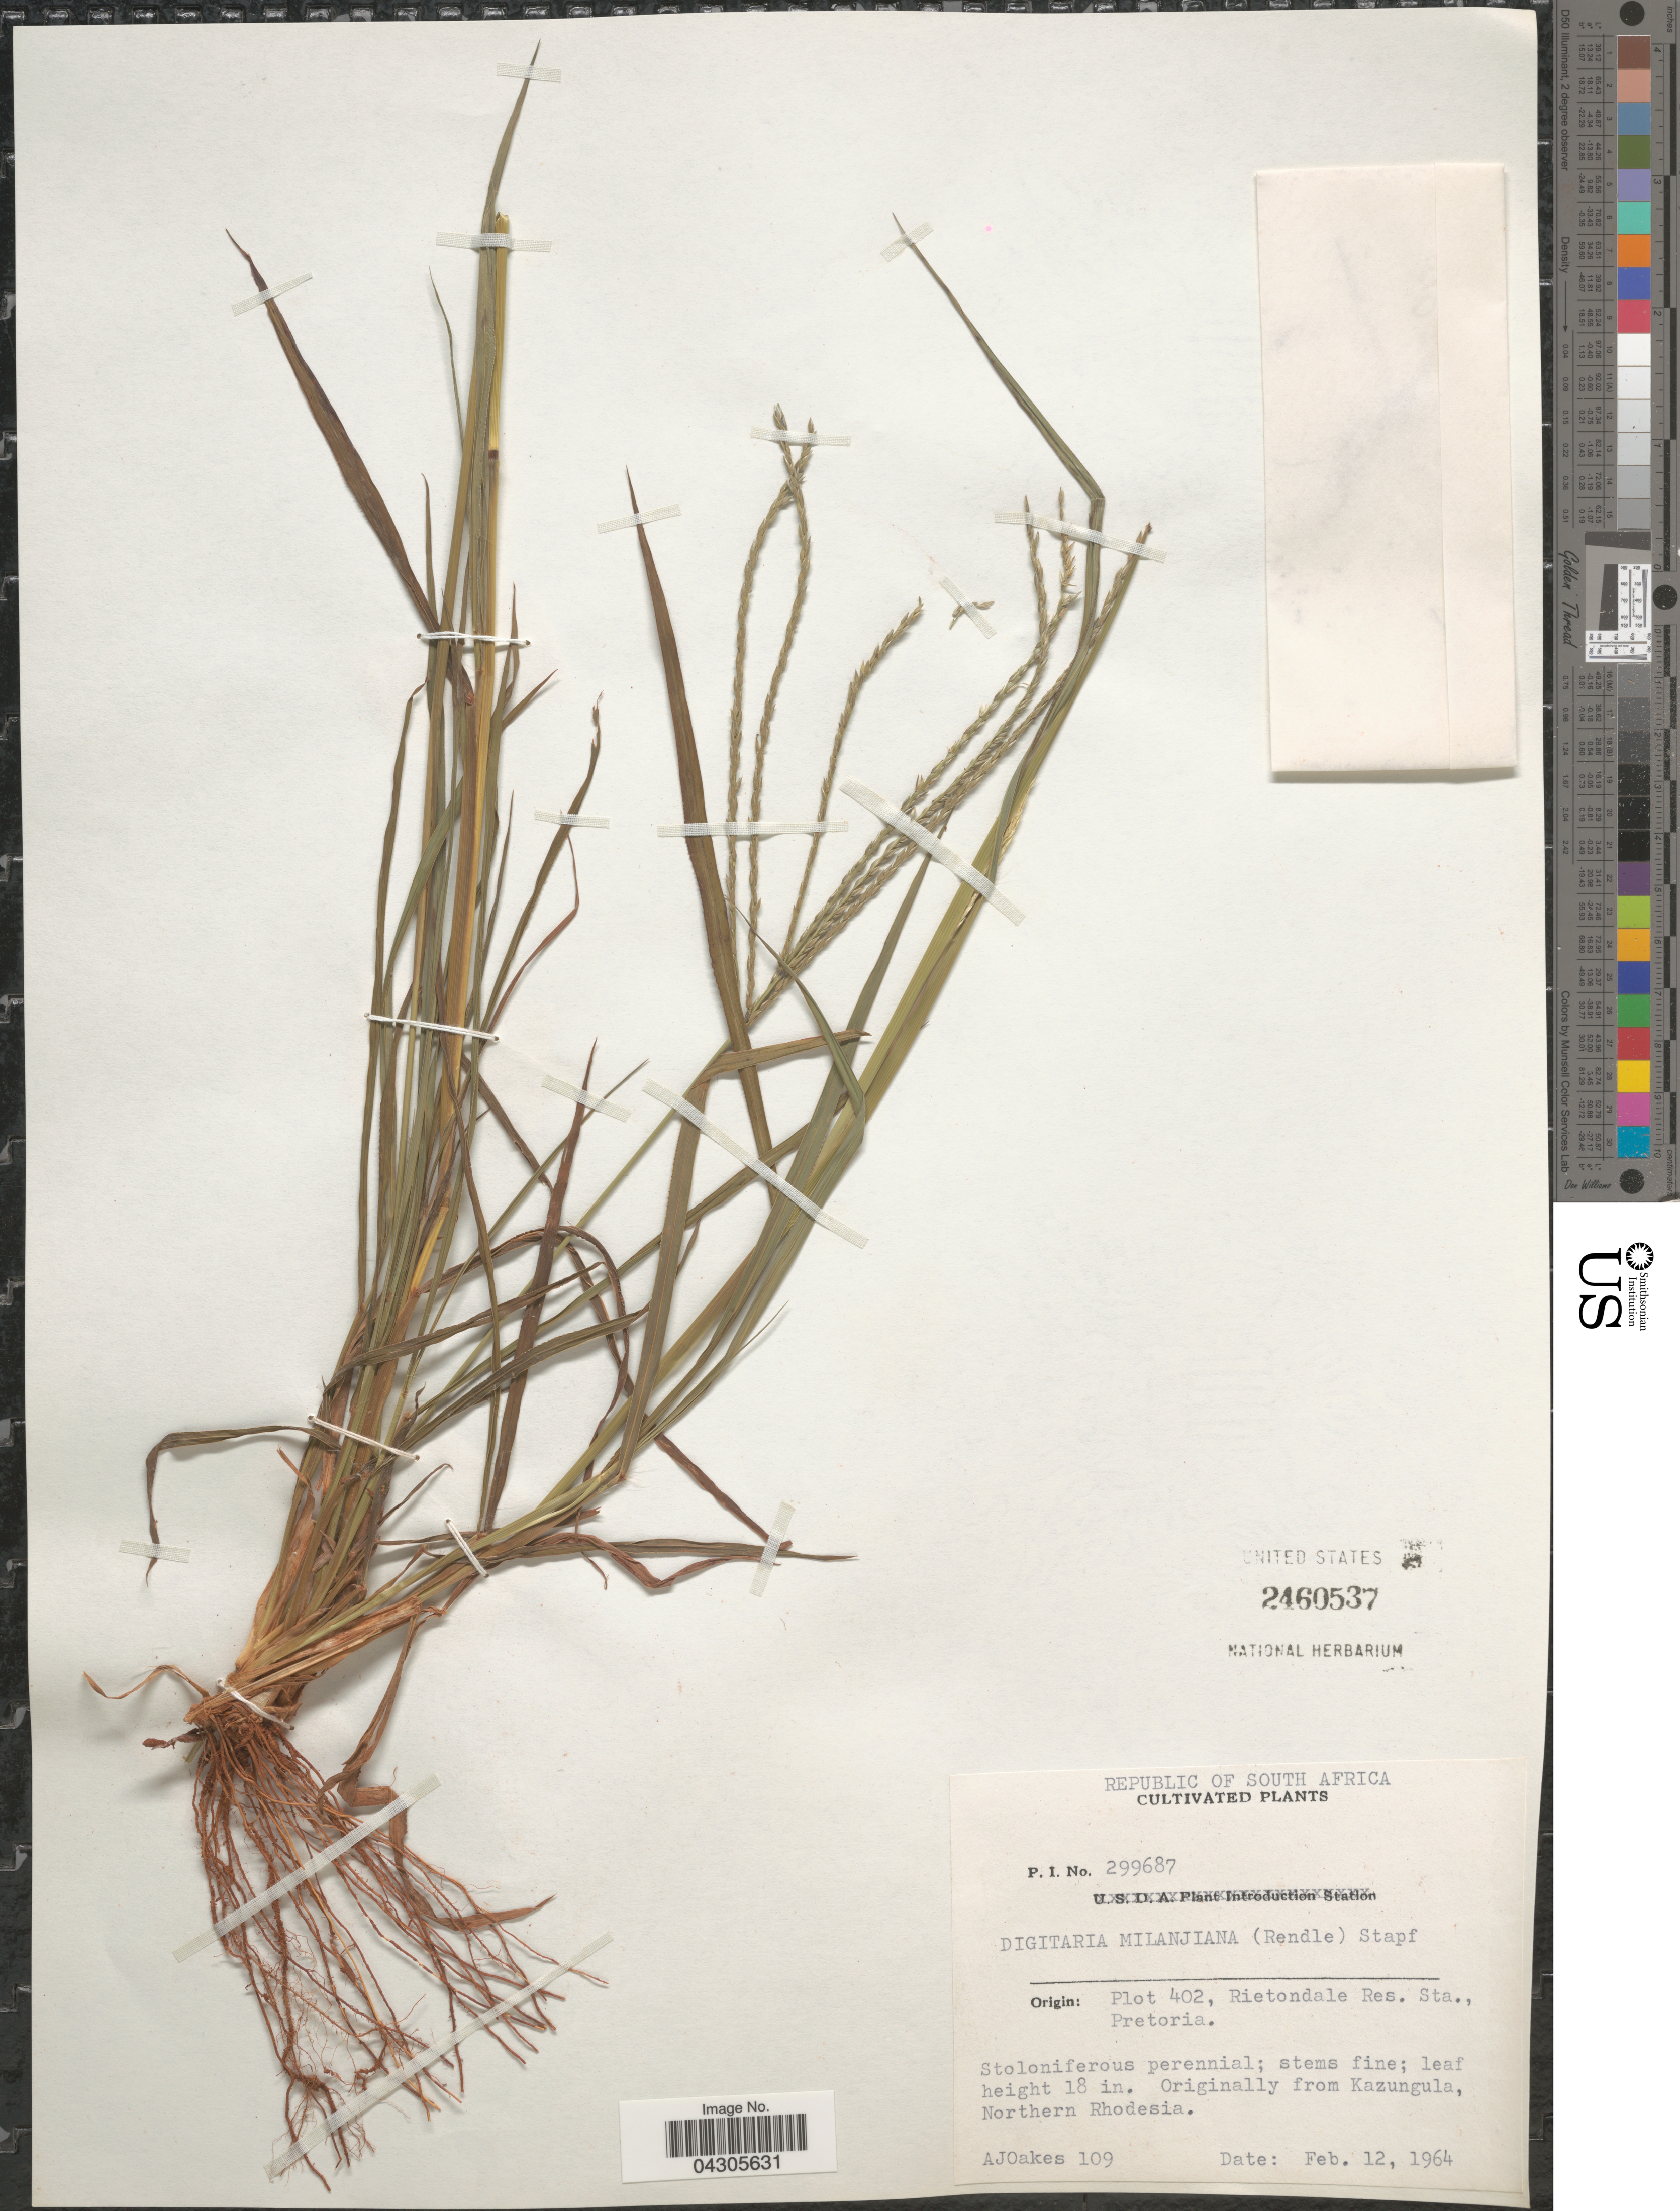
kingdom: Plantae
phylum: Tracheophyta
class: Liliopsida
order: Poales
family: Poaceae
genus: Digitaria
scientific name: Digitaria milanjiana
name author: (Rendle) Stapf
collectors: A. Oakes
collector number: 109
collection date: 1964-02-12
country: South Africa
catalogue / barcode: US 2460537